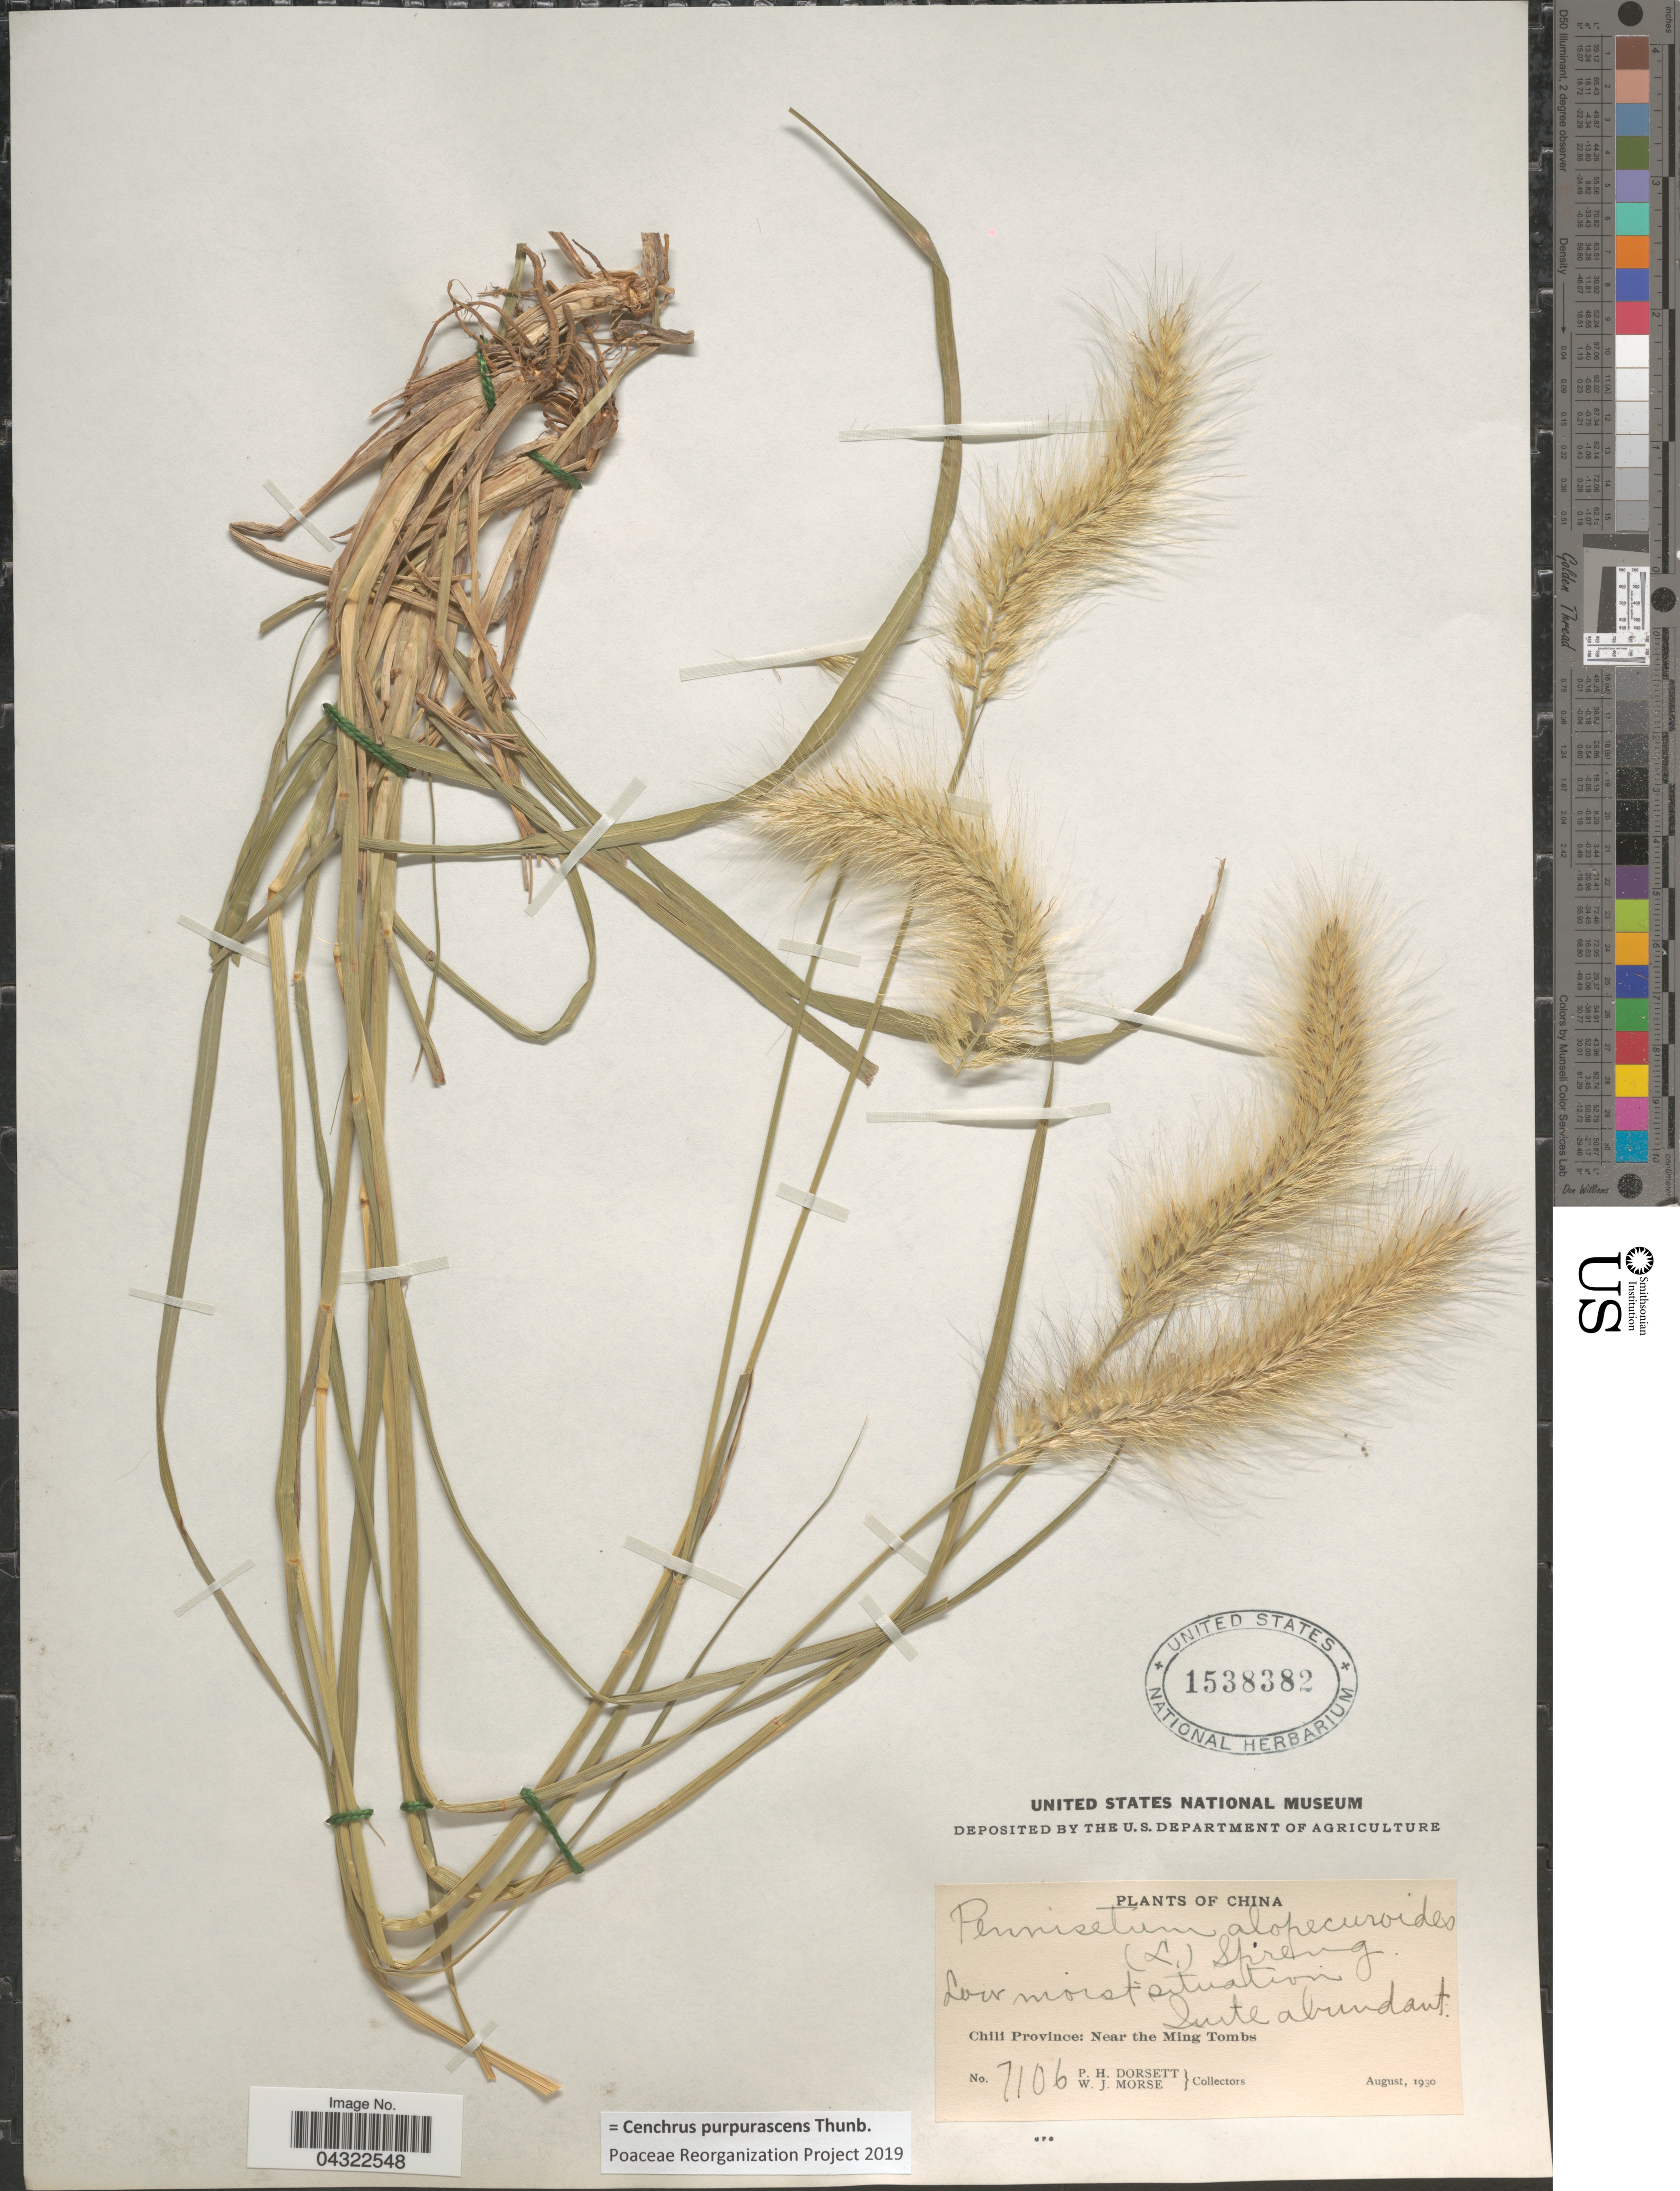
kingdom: Plantae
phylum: Tracheophyta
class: Liliopsida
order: Poales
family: Poaceae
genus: Cenchrus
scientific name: Cenchrus purpurascens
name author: Thunb.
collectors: P. H. Dorsett & W. J. Morse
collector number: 7106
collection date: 1930-08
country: China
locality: Chili Province: Near the Ming Tombs.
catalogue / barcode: US 1538382